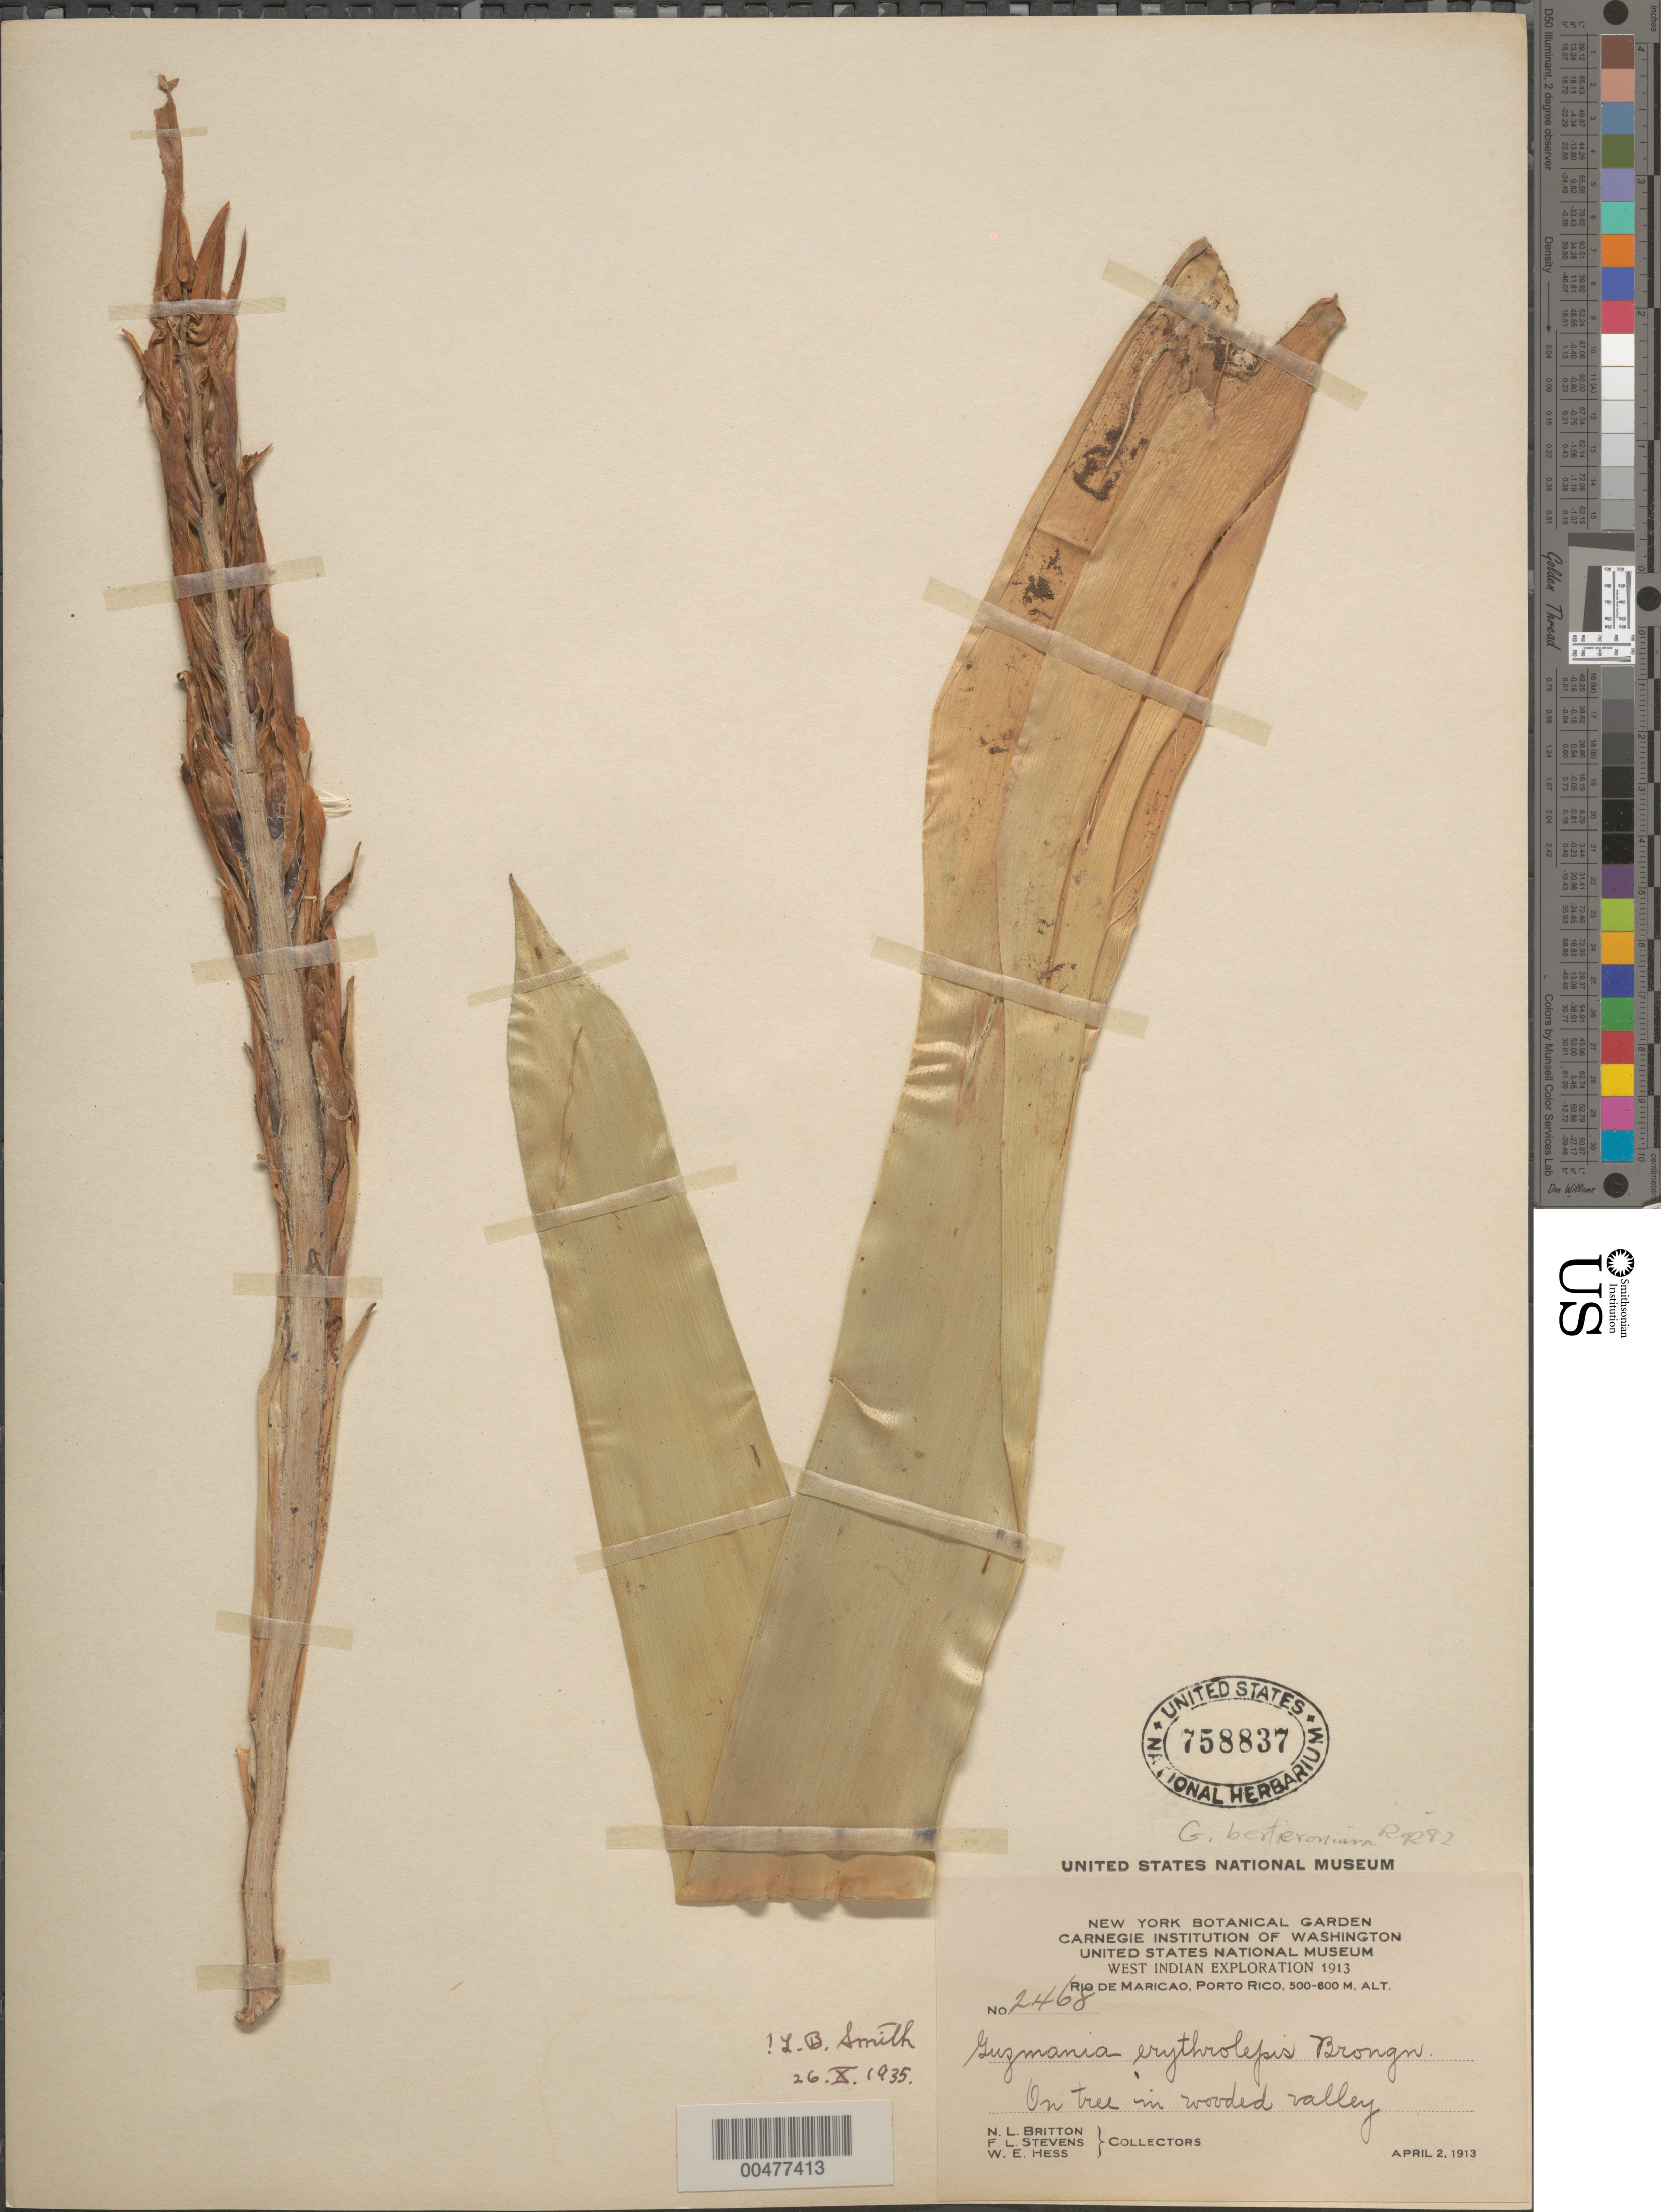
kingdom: Plantae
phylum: Tracheophyta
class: Liliopsida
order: Poales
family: Bromeliaceae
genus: Guzmania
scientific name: Guzmania erythrolepis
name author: Brongn. ex Planch.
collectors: N. Britton, F. L. Stevens & W. Hess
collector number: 2468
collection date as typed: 02 Apr 1913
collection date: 1913-04-02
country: Puerto Rico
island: Greater Antilles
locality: On tree in wooded valley.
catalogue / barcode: US 758837